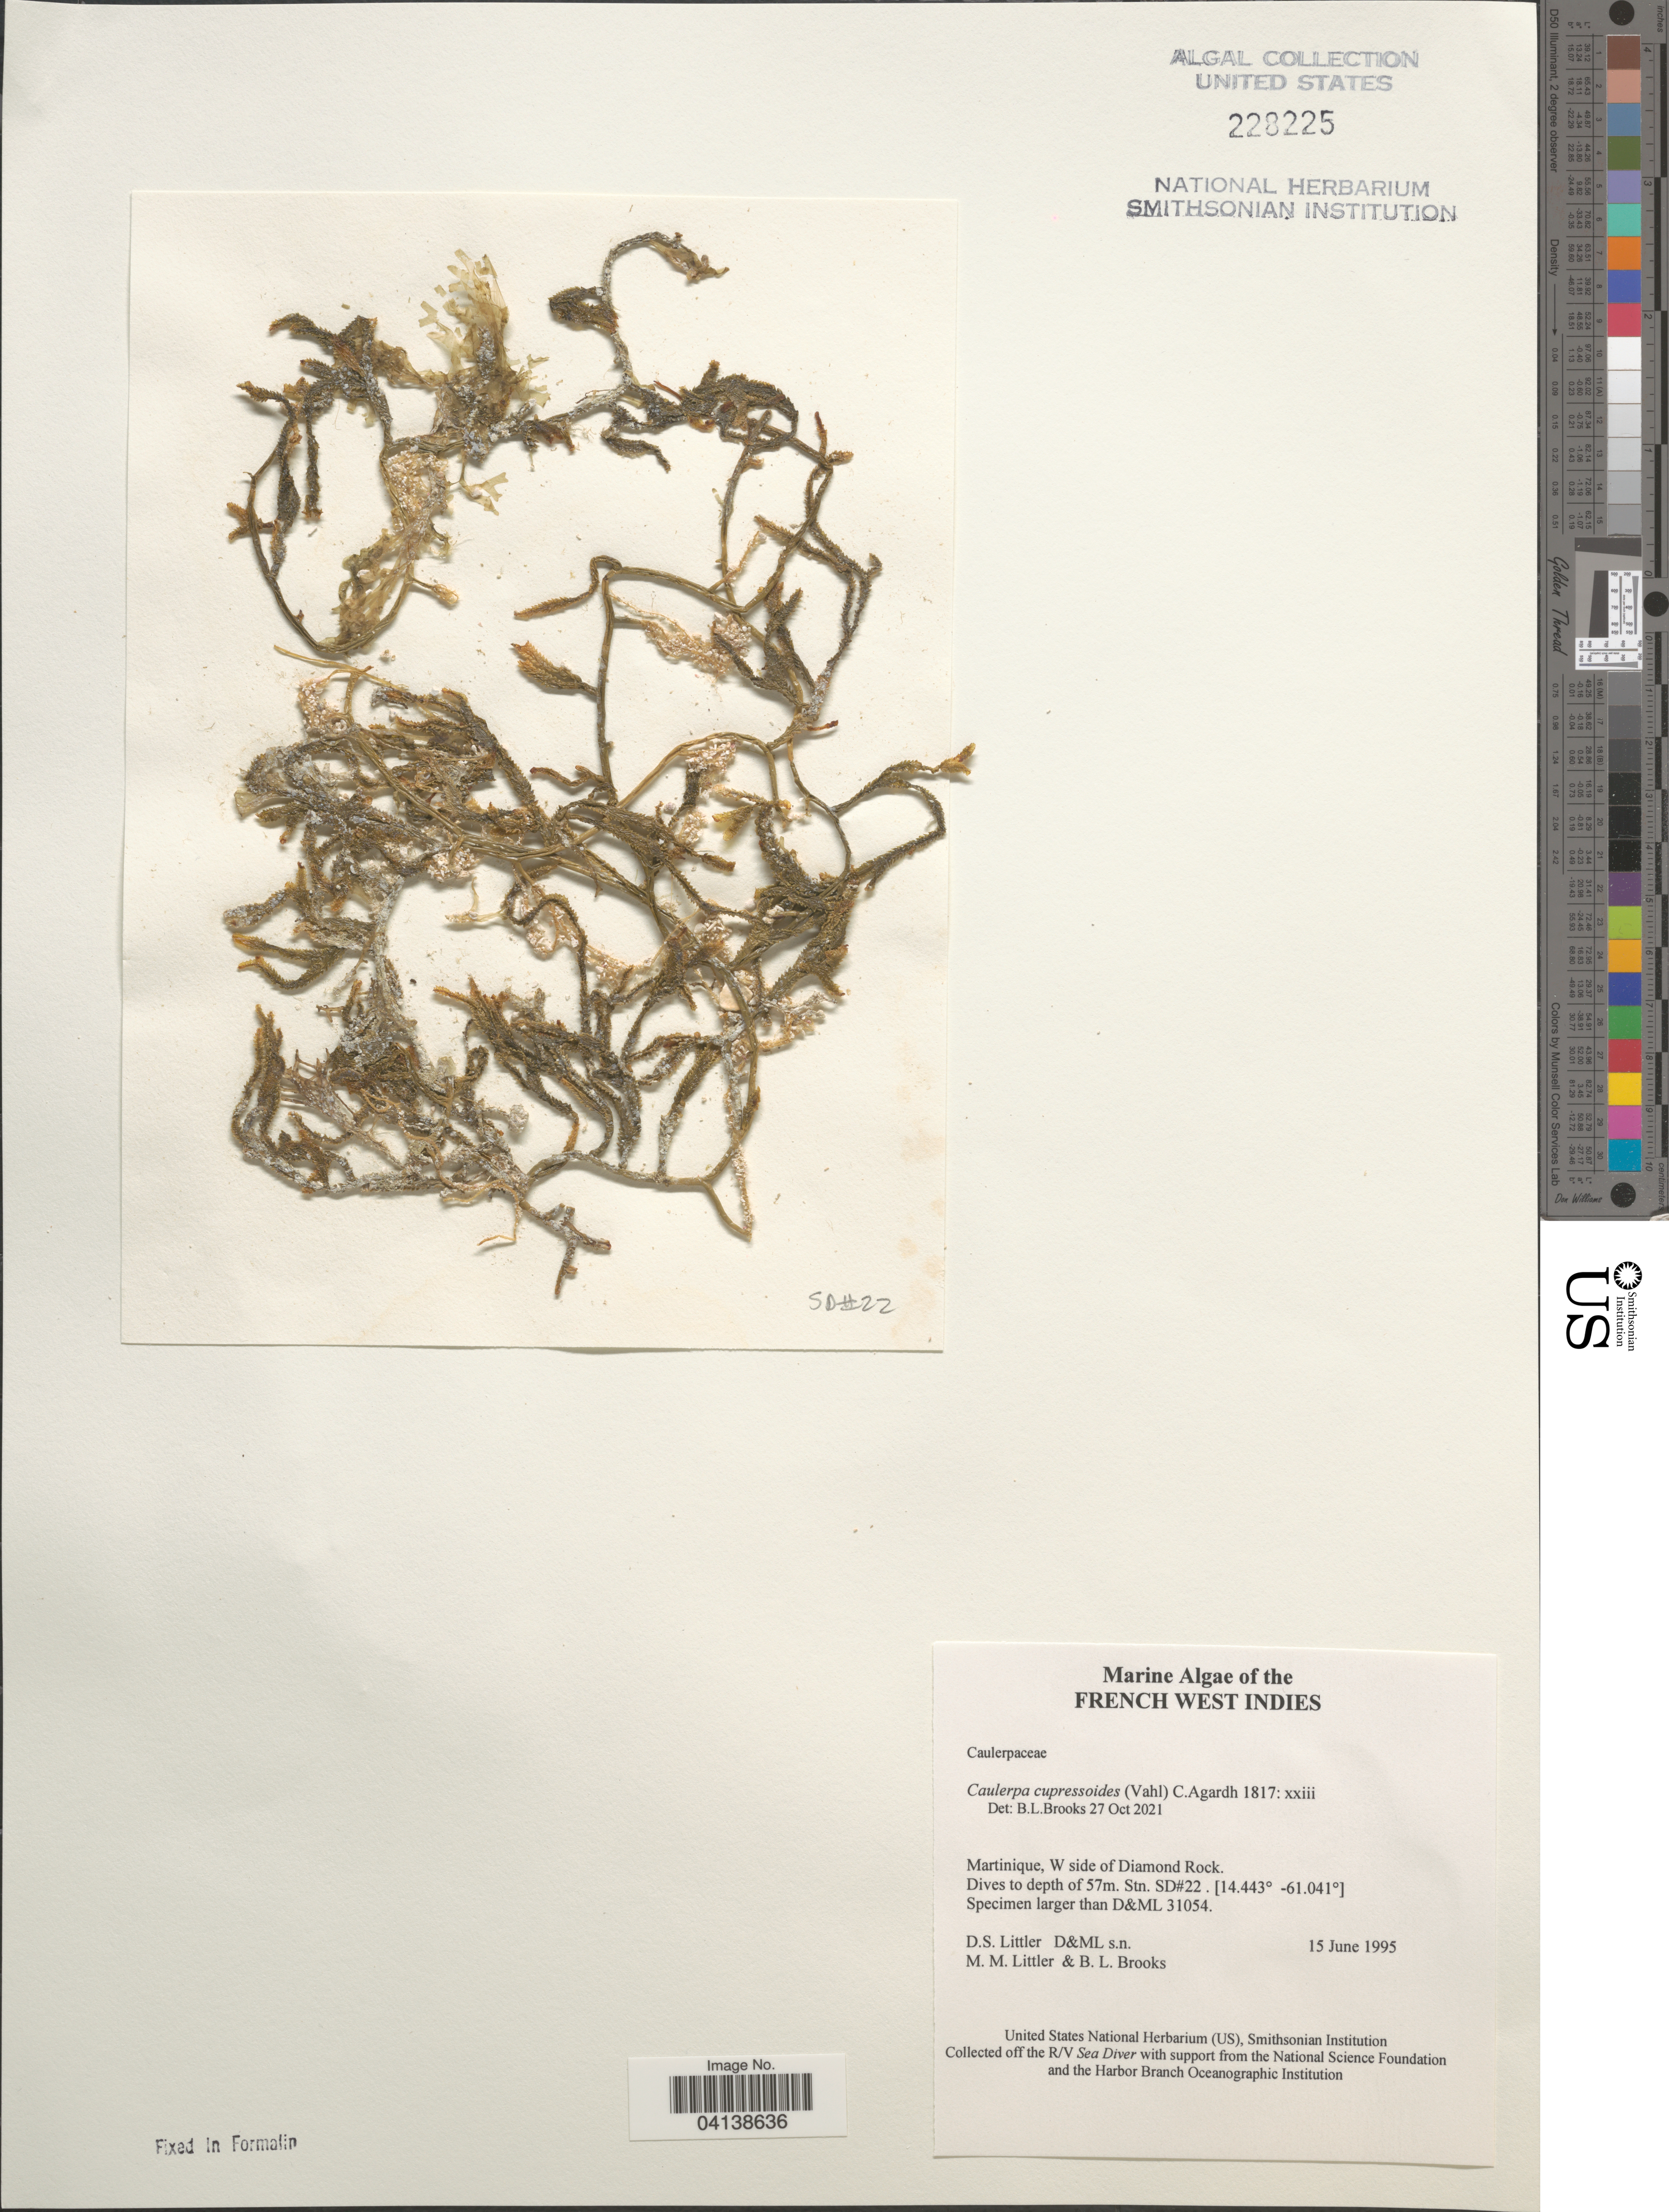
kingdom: Plantae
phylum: Chlorophyta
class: Ulvophyceae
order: Bryopsidales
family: Caulerpaceae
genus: Caulerpa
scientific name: Caulerpa cupressoides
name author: (Vahl) C. Agardh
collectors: D. S. Littler & B. Brooks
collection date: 1995-06-15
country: Martinique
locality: French West Indies. W side of Diamond Rock. Stn. SD#22.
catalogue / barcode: US 228225